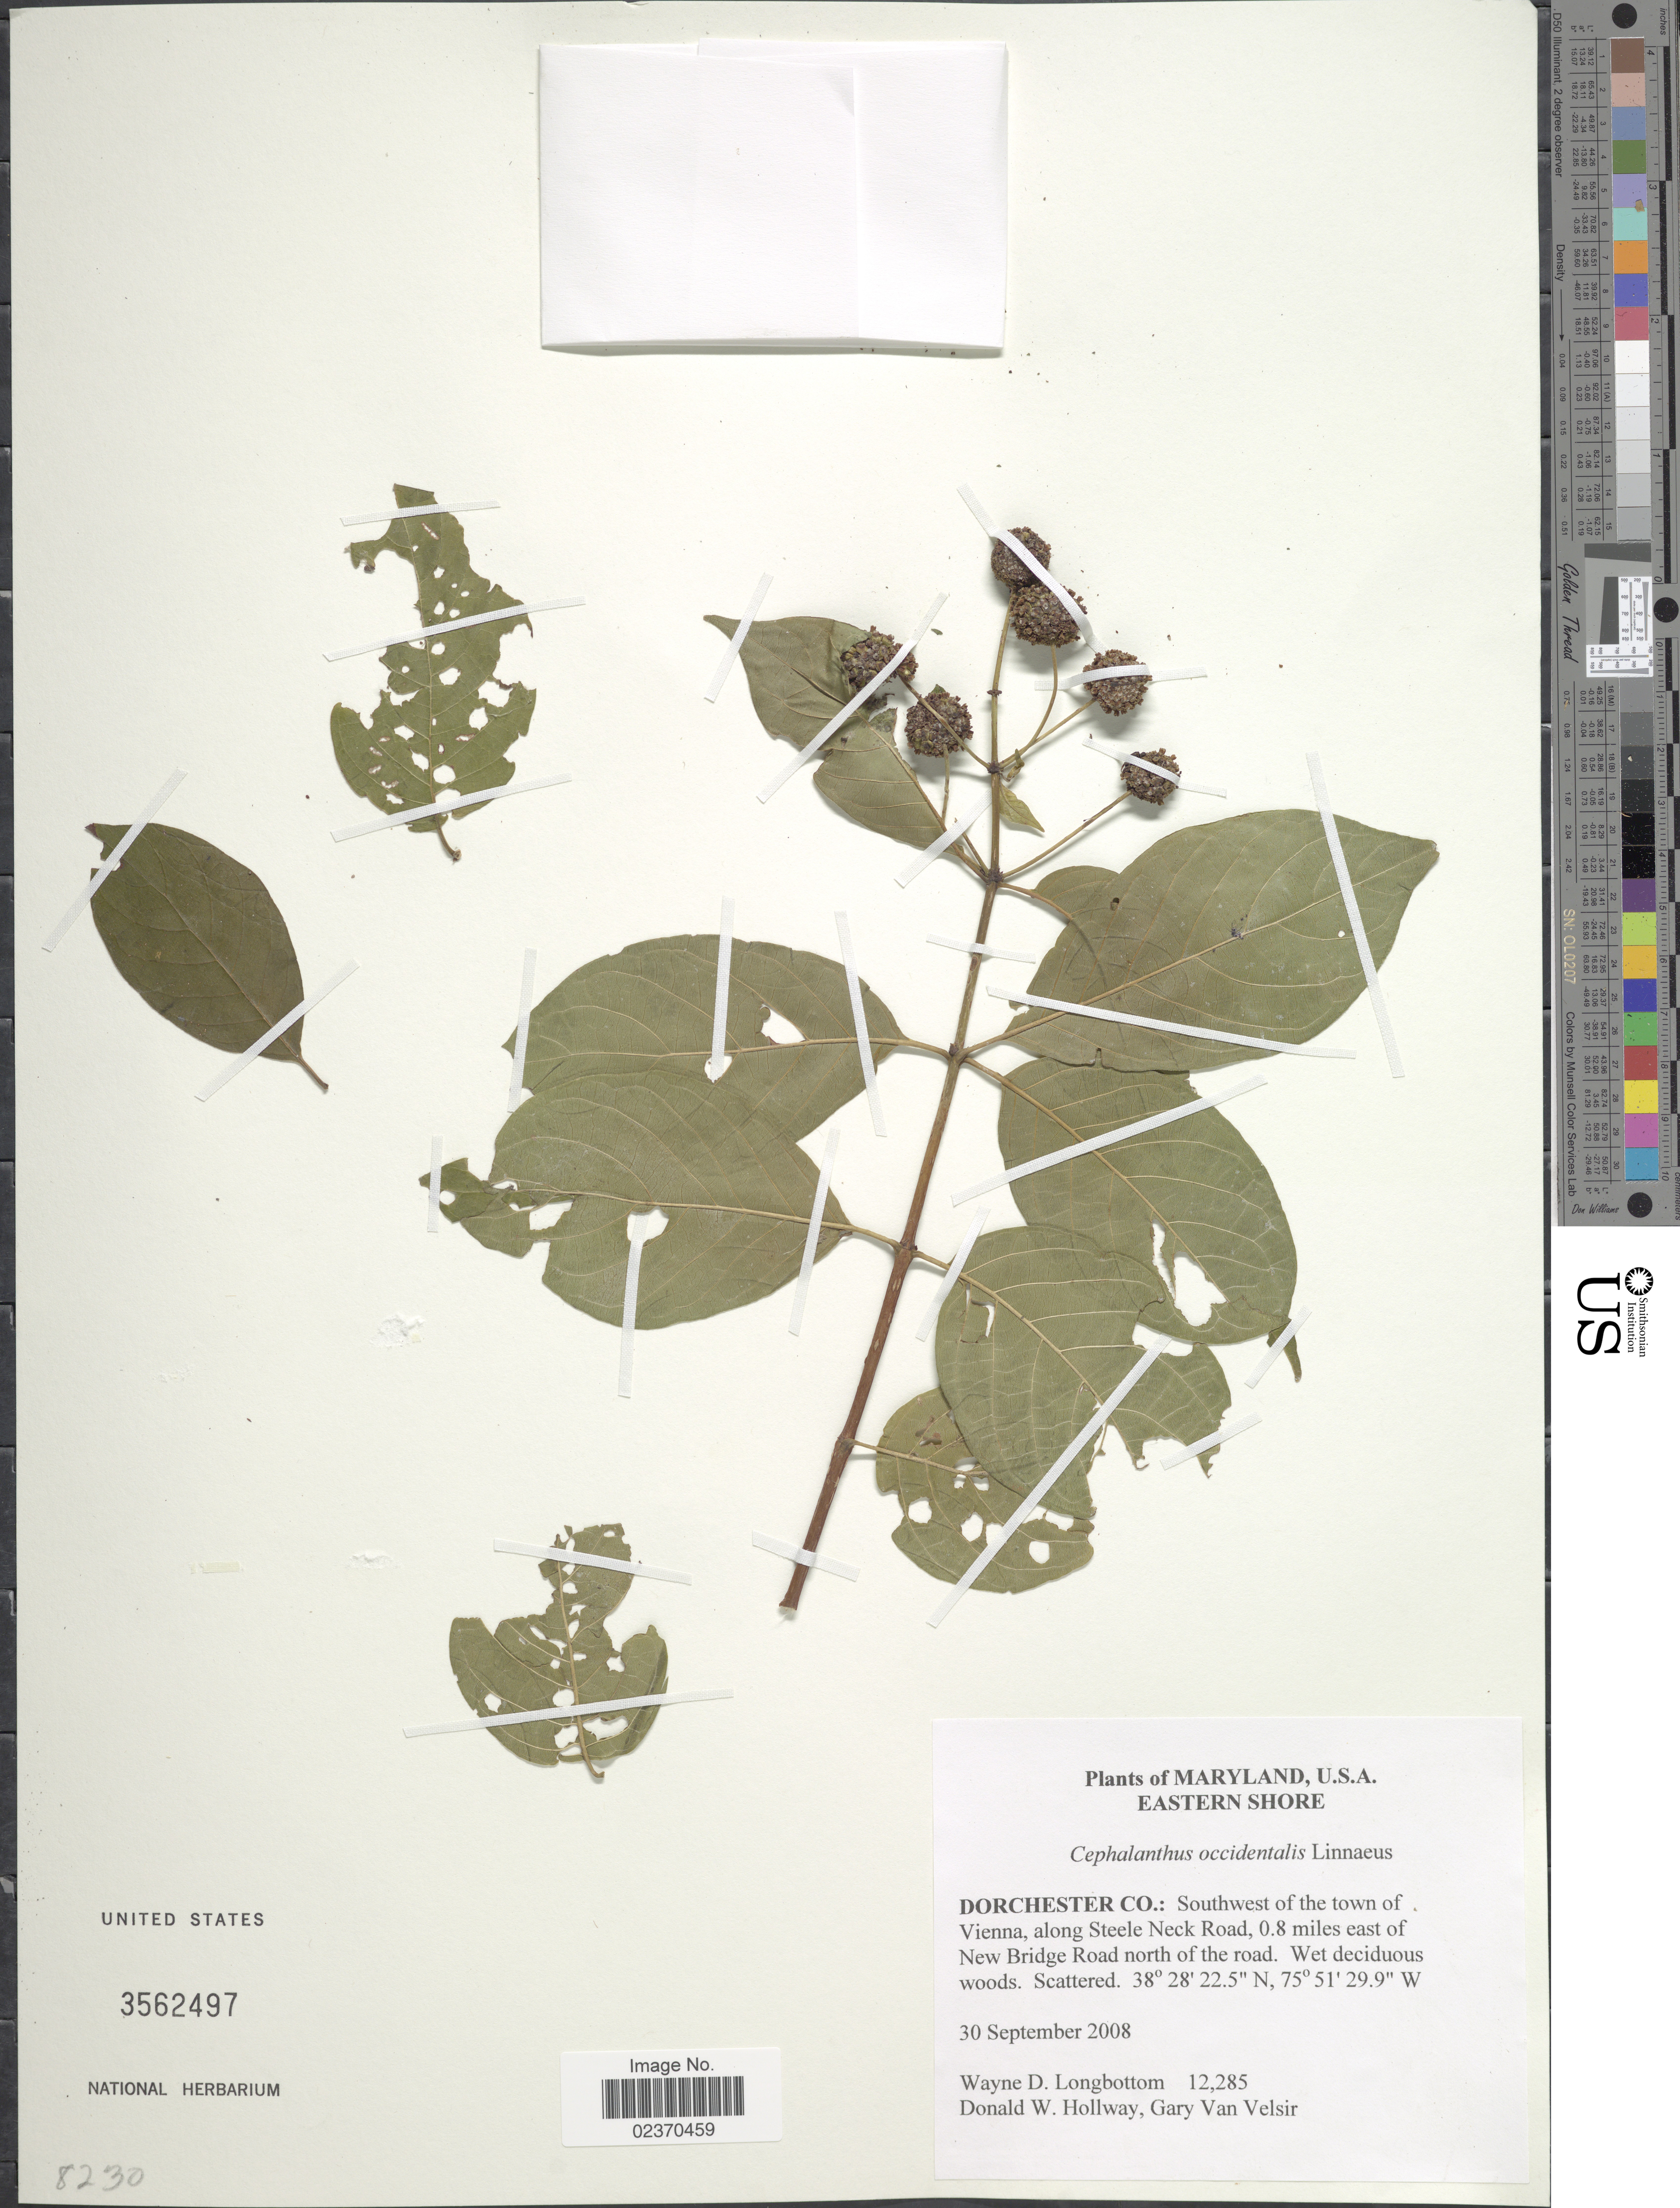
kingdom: Plantae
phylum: Tracheophyta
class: Magnoliopsida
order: Gentianales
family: Rubiaceae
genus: Cephalanthus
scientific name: Cephalanthus occidentalis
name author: L.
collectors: W. D. Longbottom, D. Hollway & G. Van Velsir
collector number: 12285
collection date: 2008-09-30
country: United States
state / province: Maryland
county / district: Dorchester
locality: Eastern Shore. Dorchester Co.: Southwest of the town of Vienna, along Steele Neck Road, 0.8 miles east of New Bridge Road north of the road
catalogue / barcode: US 3562497